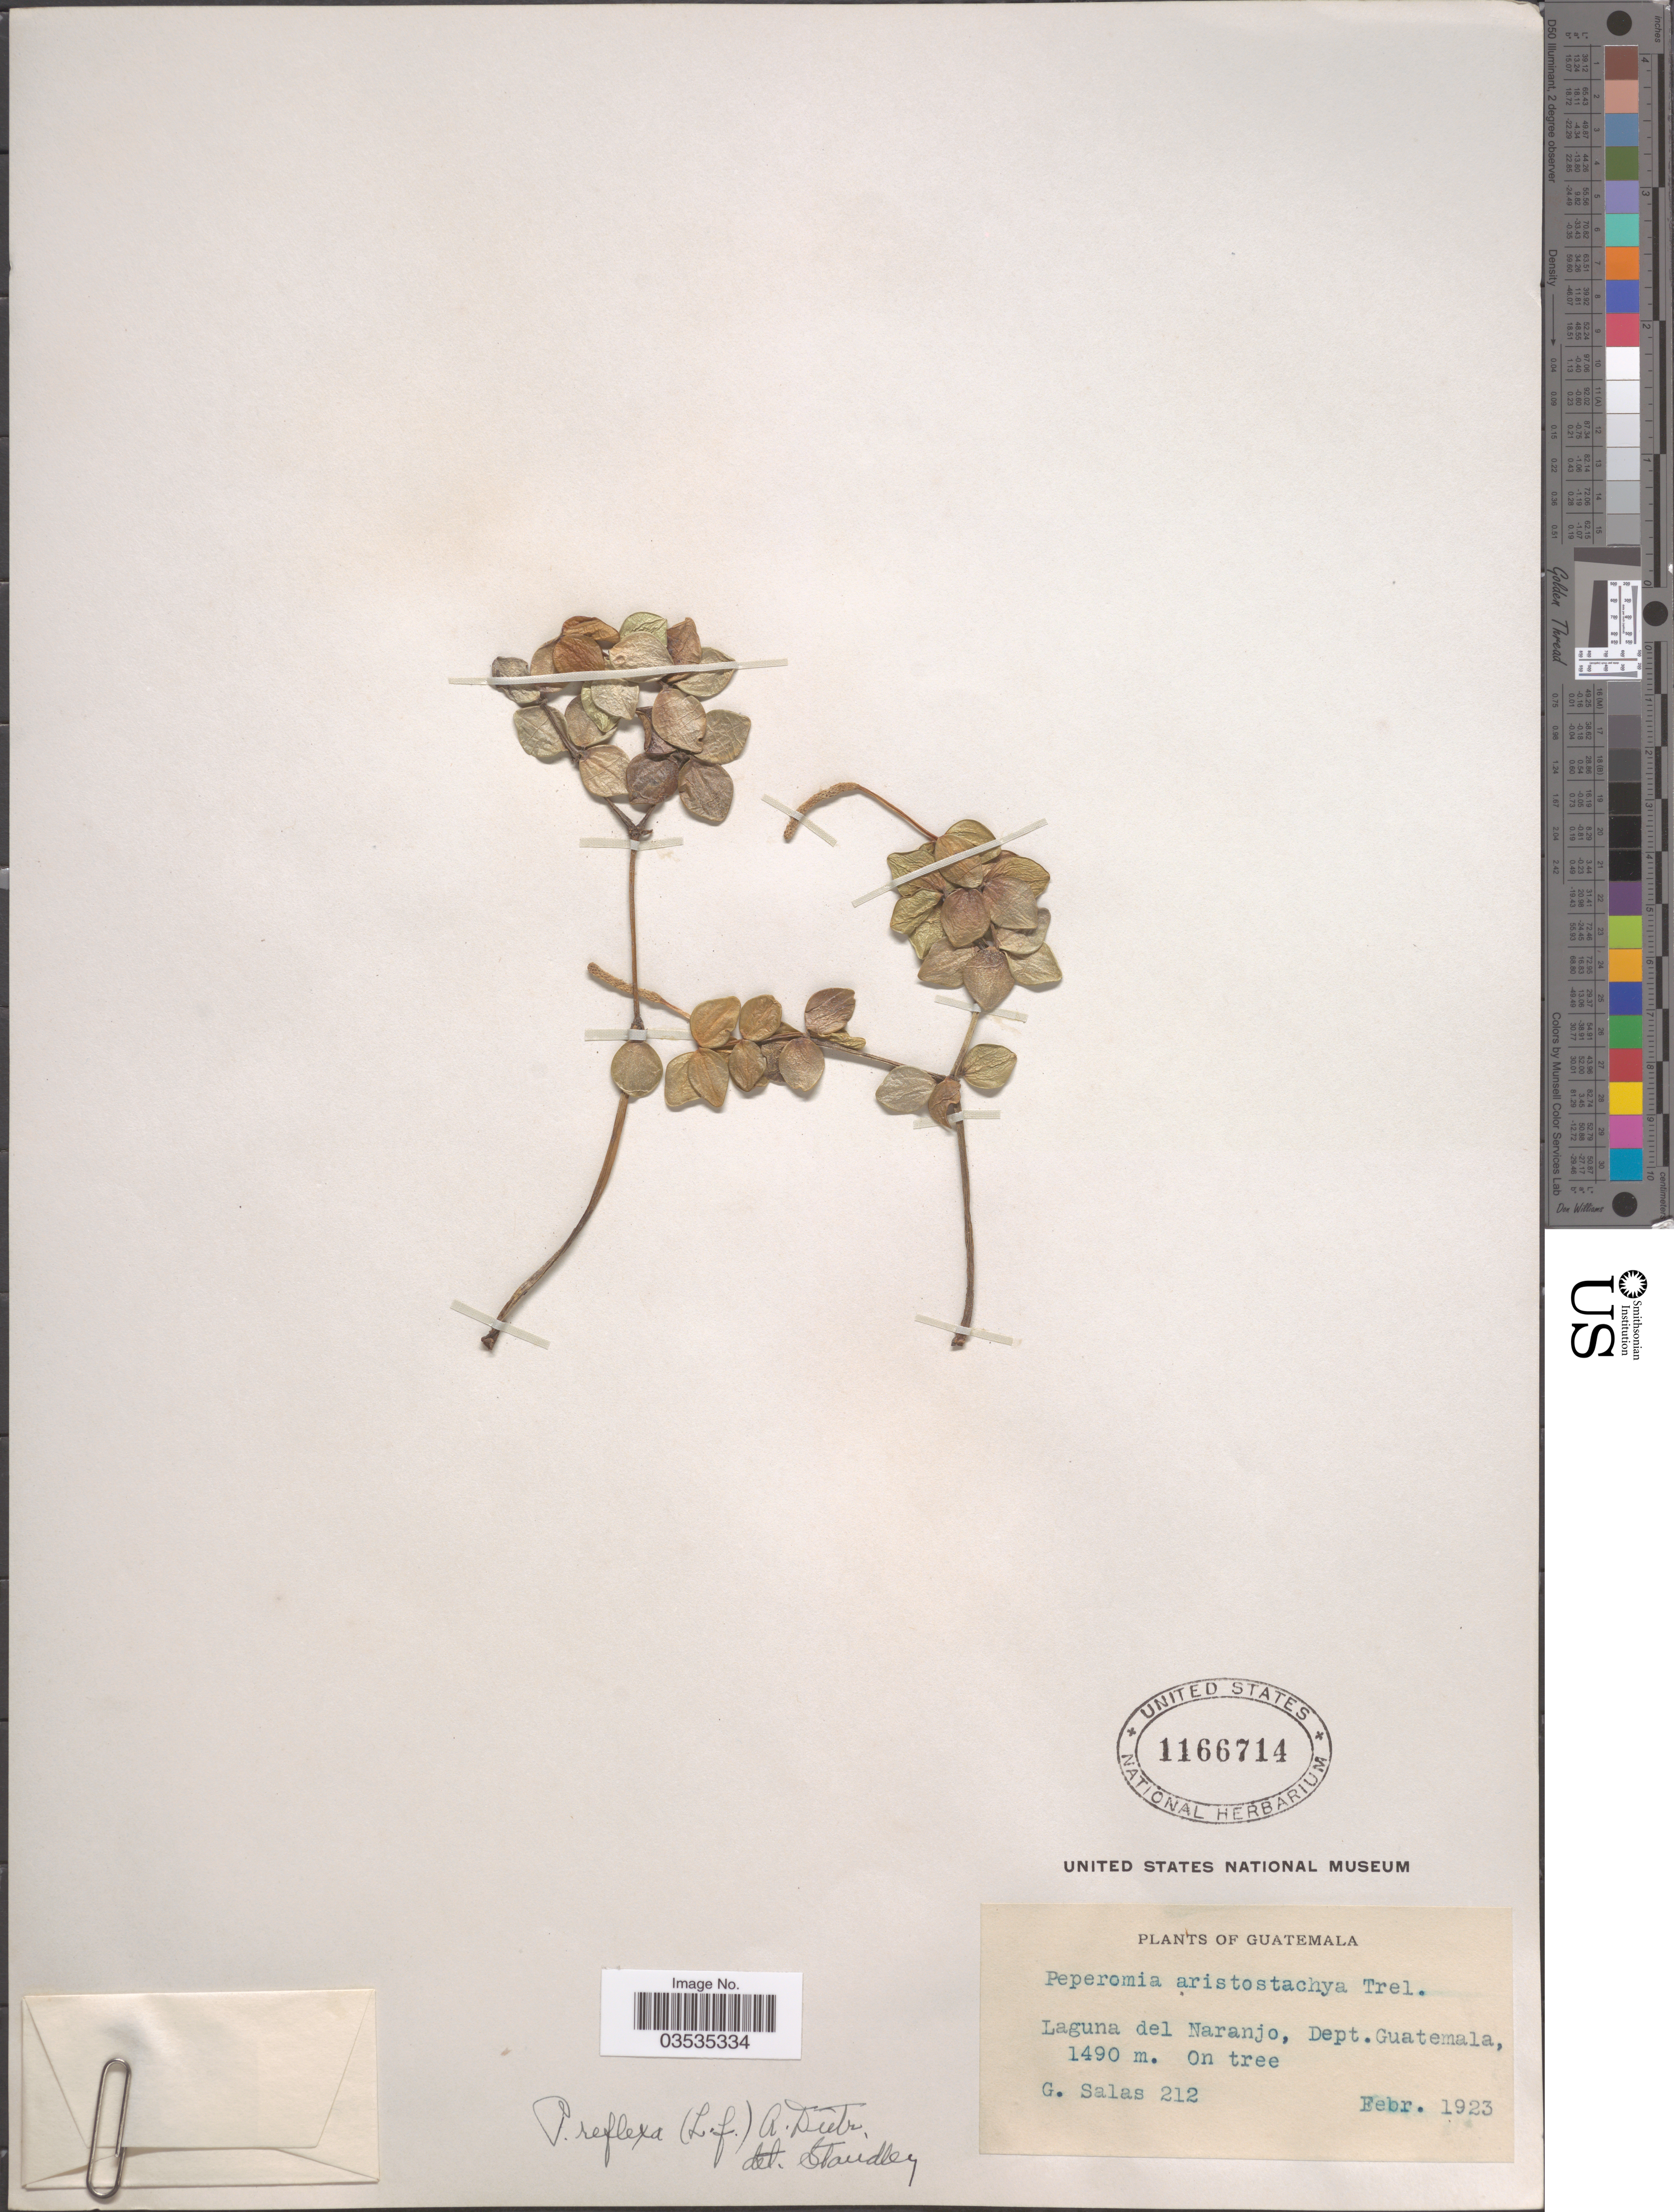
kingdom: Plantae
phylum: Tracheophyta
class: Magnoliopsida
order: Piperales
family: Piperaceae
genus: Peperomia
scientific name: Peperomia tetraphylla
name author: (G. Forst.) Hook. & Arn.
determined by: Jiménez, José Estaban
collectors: G. Salas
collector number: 212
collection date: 1923-02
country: Guatemala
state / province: Guatemala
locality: Laguna del Naranjo, Dept. Guatemala.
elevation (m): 1490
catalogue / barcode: US 1166714